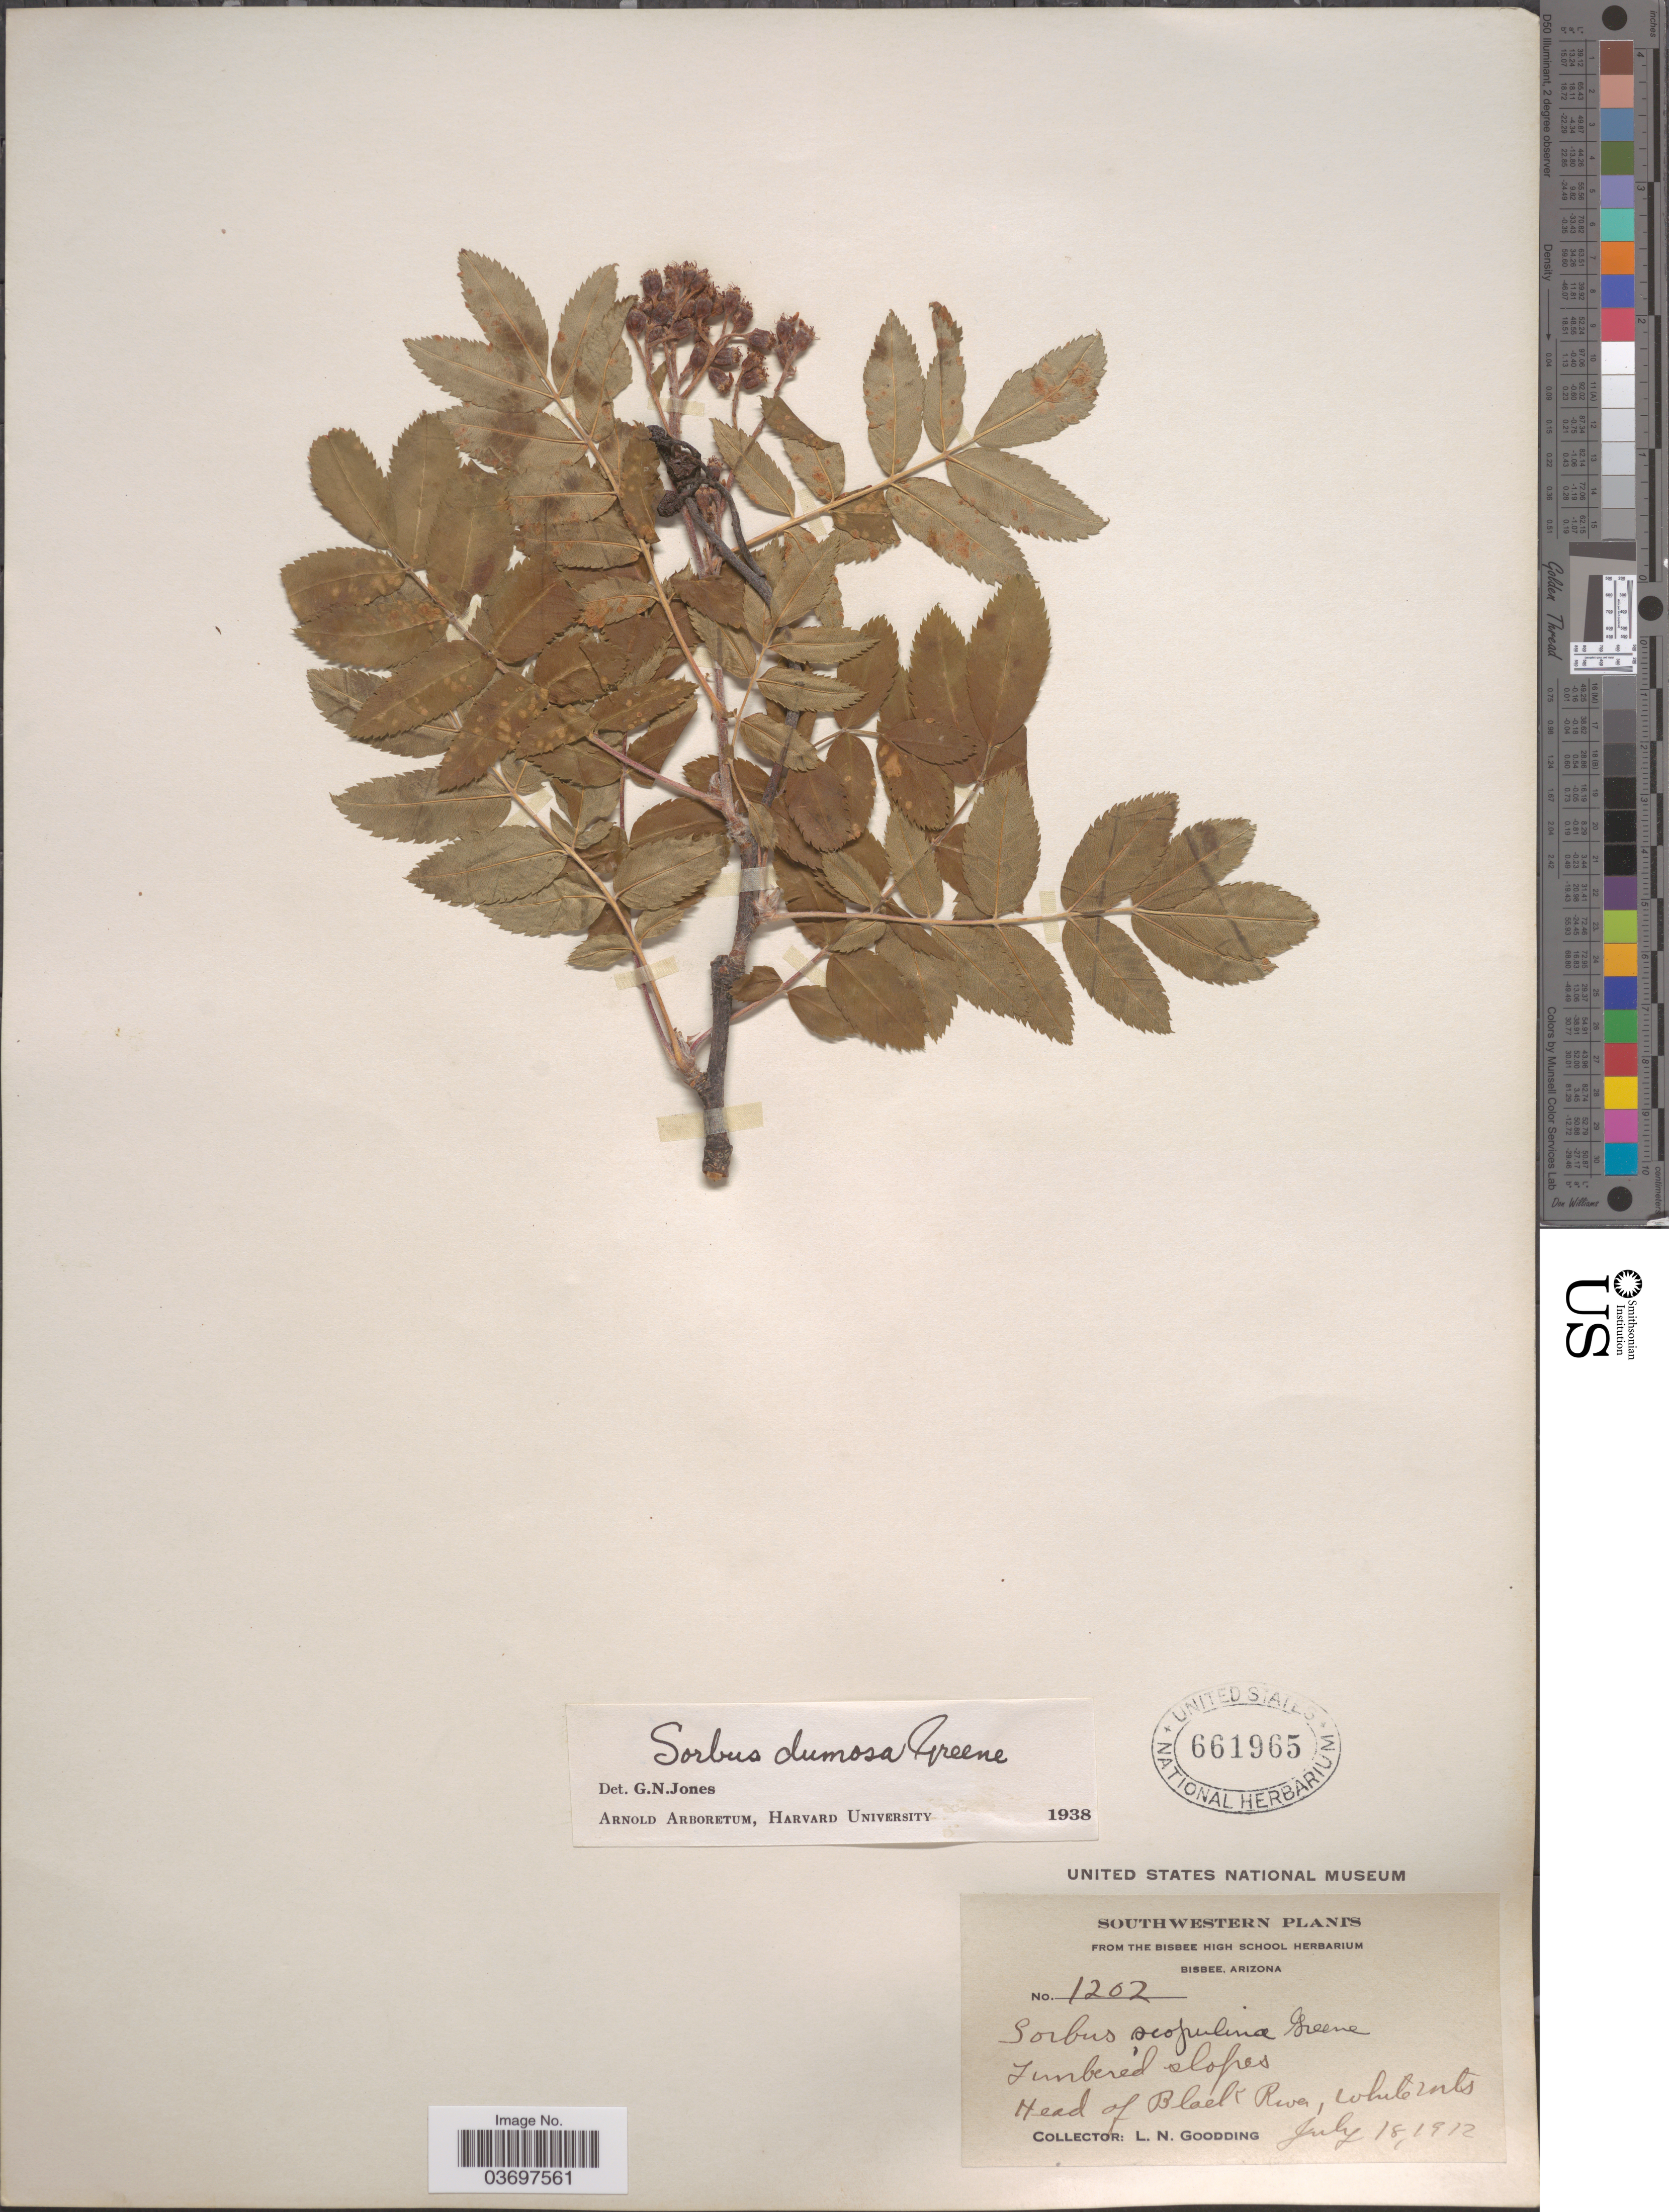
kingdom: Plantae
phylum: Tracheophyta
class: Magnoliopsida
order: Rosales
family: Rosaceae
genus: Sorbus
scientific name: Sorbus dumosa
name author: Greene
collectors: L. N. Goodding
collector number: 1202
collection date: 1912-07-18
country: United States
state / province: Arizona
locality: Southwestern. Head of Black River, White Mts.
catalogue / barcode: US 661965